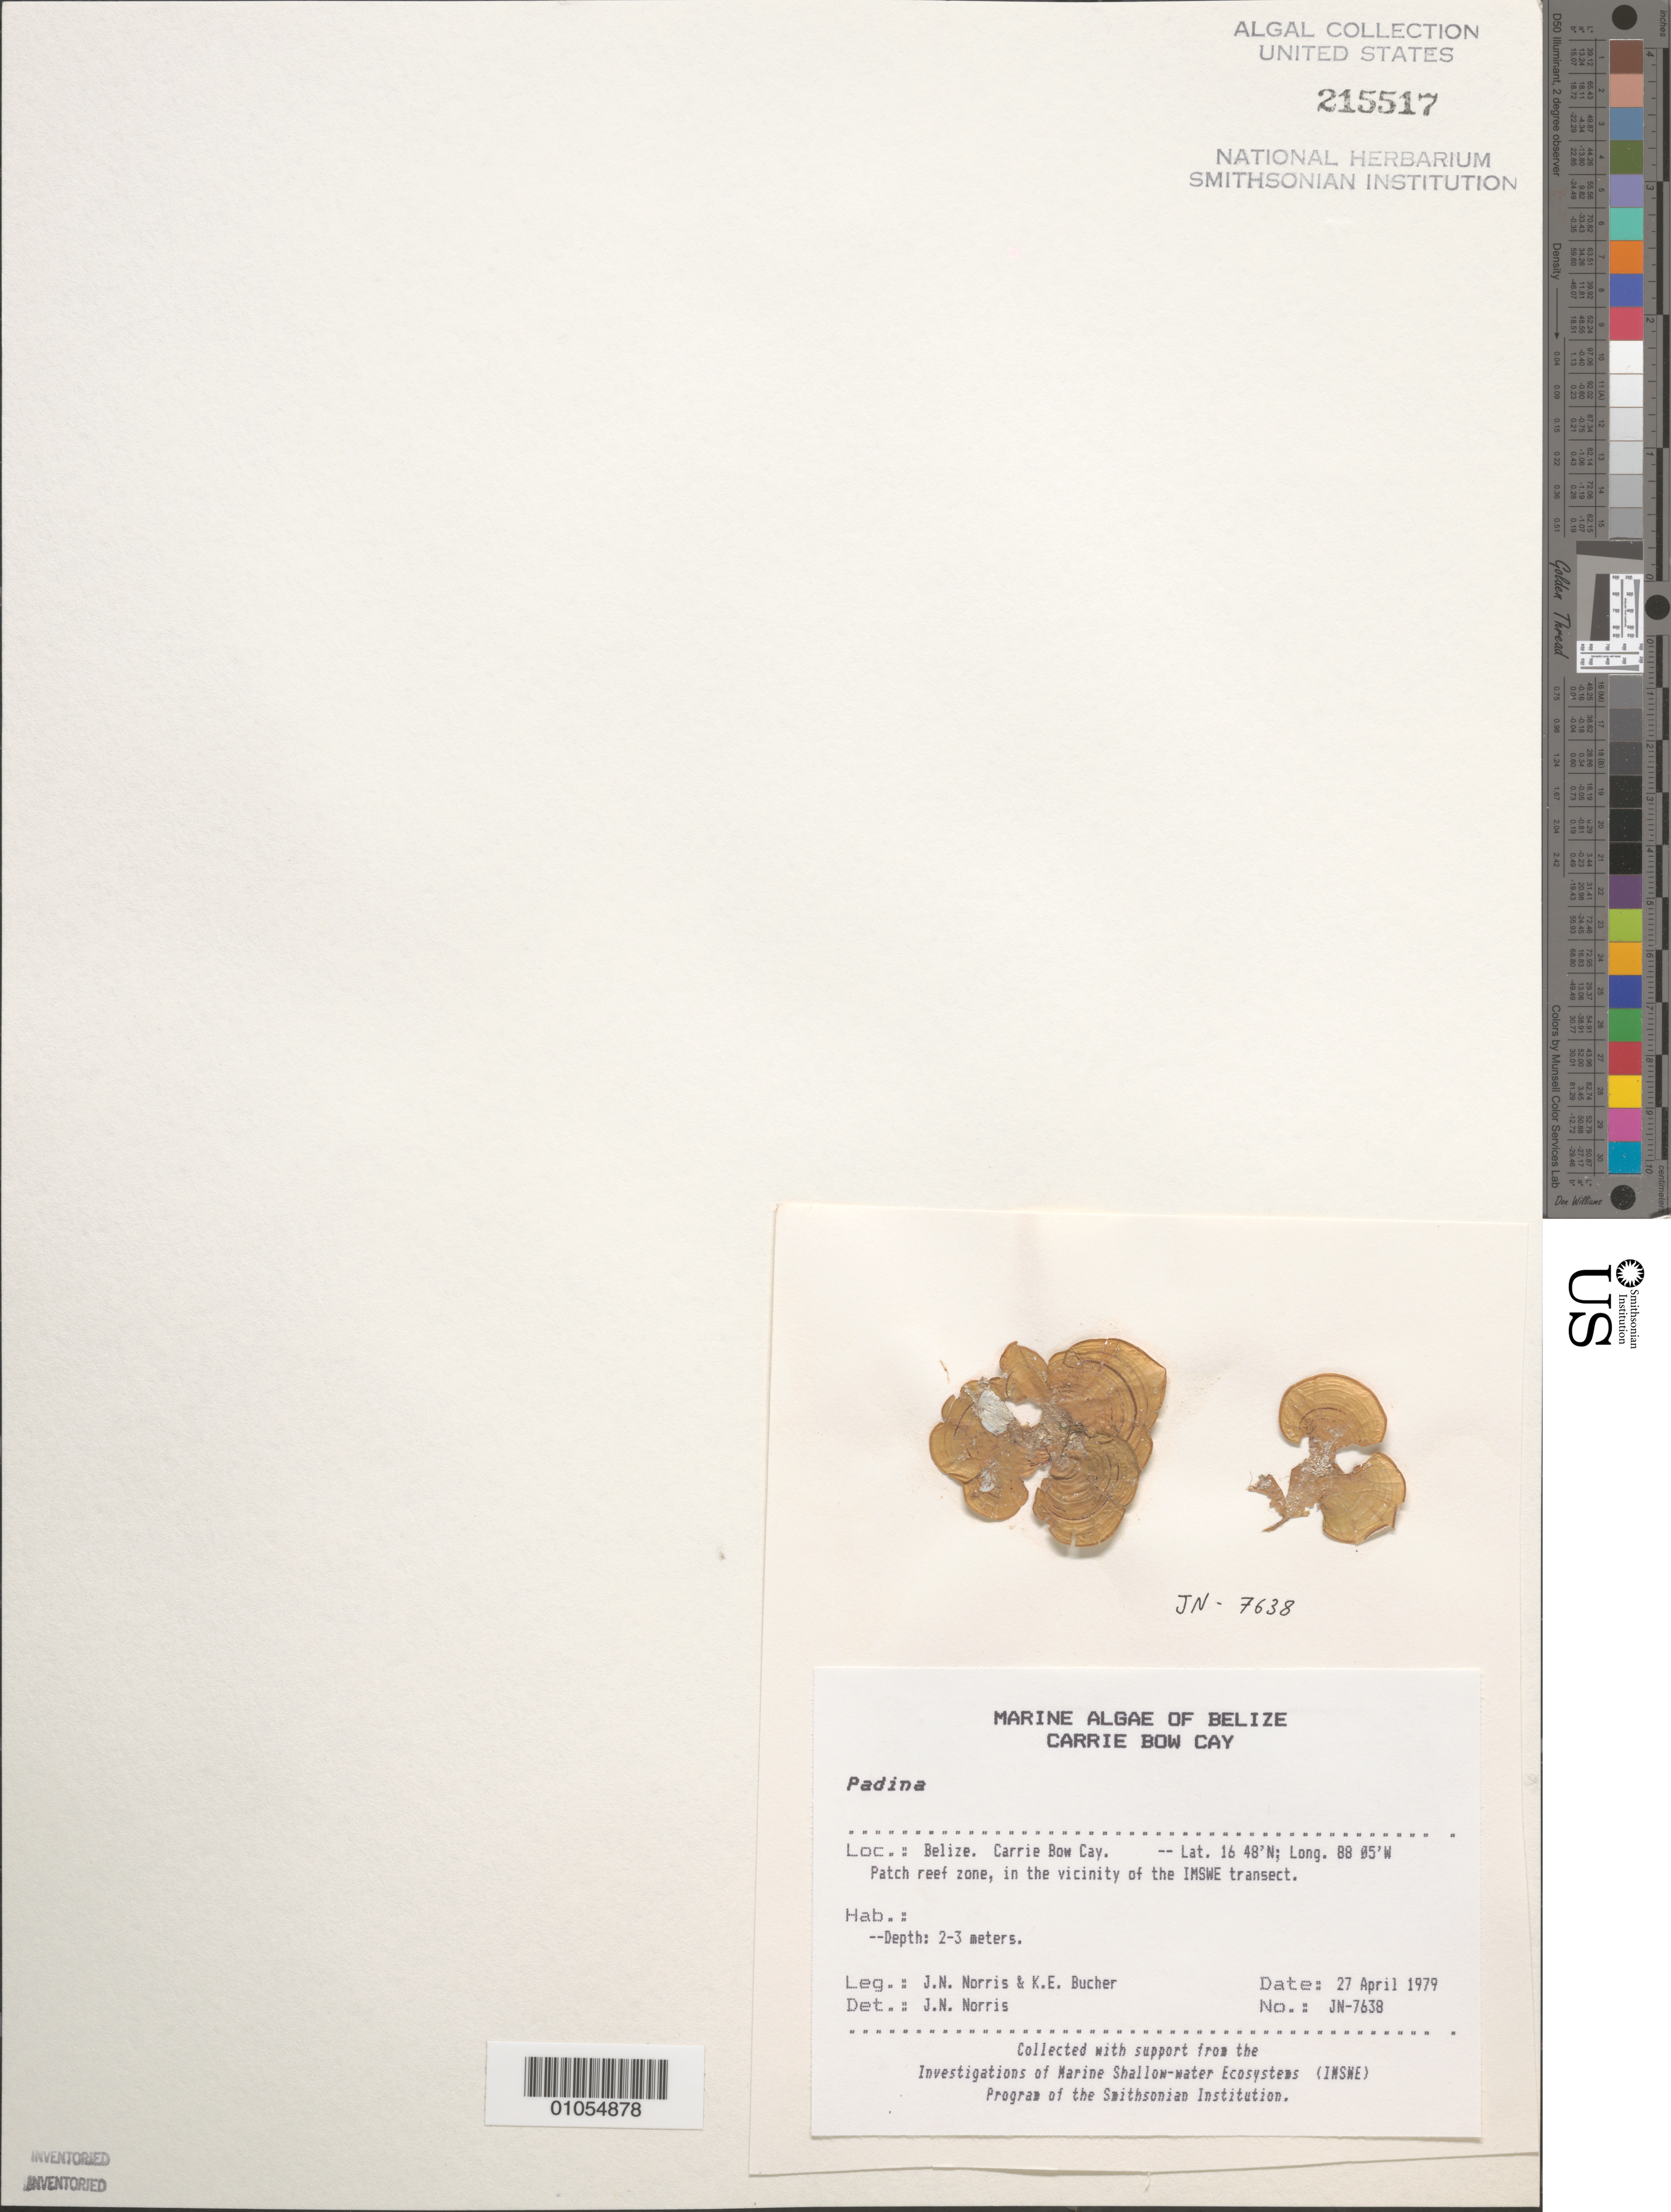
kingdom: Chromista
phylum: Ochrophyta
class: Phaeophyceae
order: Dictyotales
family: Dictyotaceae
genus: Padina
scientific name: Padina sp.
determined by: Norris, James N.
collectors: J. N. Norris & K. E. Bucher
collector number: JN-7638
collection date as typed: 27 Apr 1979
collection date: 1979-04-27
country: Belize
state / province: Stann Creek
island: Carrie Bow Cay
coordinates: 16 48'N, 88 05'W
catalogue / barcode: US 215517